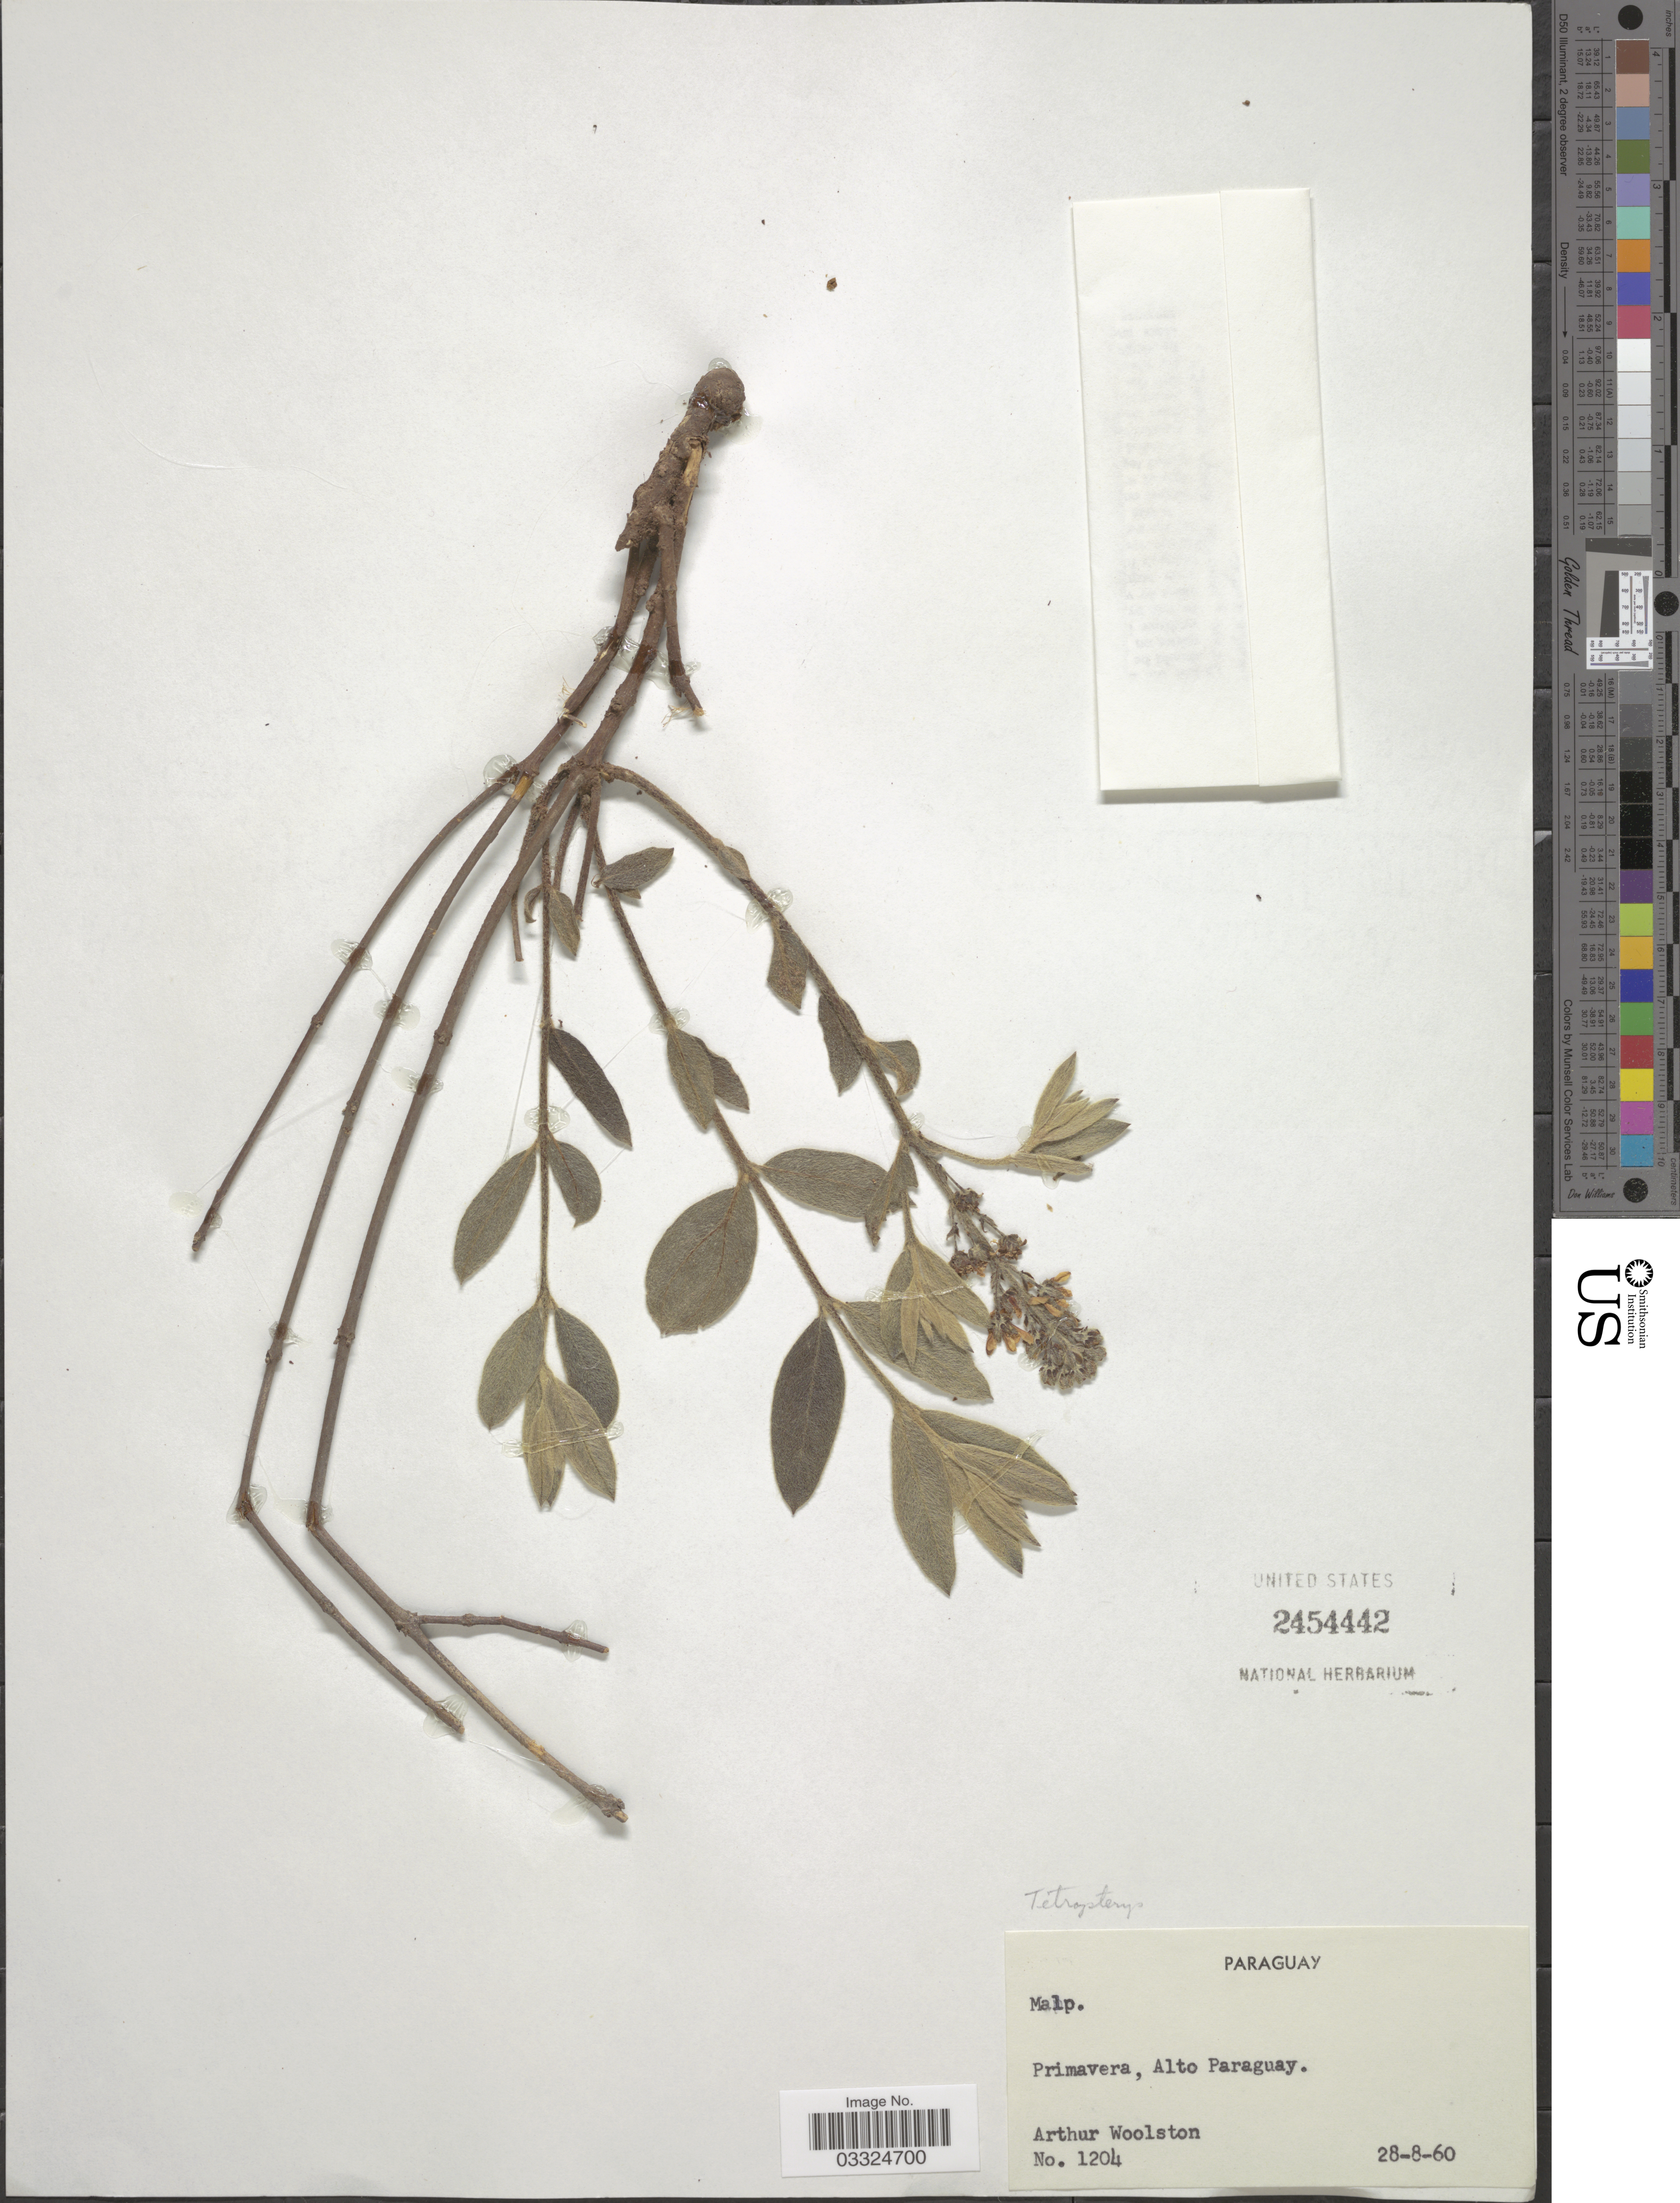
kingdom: Plantae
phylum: Tracheophyta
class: Magnoliopsida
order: Malpighiales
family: Malpighiaceae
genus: Tetrapterys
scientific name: Tetrapterys sp.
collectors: A. L. Woolston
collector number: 1204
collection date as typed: Transcribed d/m/y: 28/8/60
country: Paraguay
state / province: Alto Paraguay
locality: Primavera.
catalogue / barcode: US 2454442